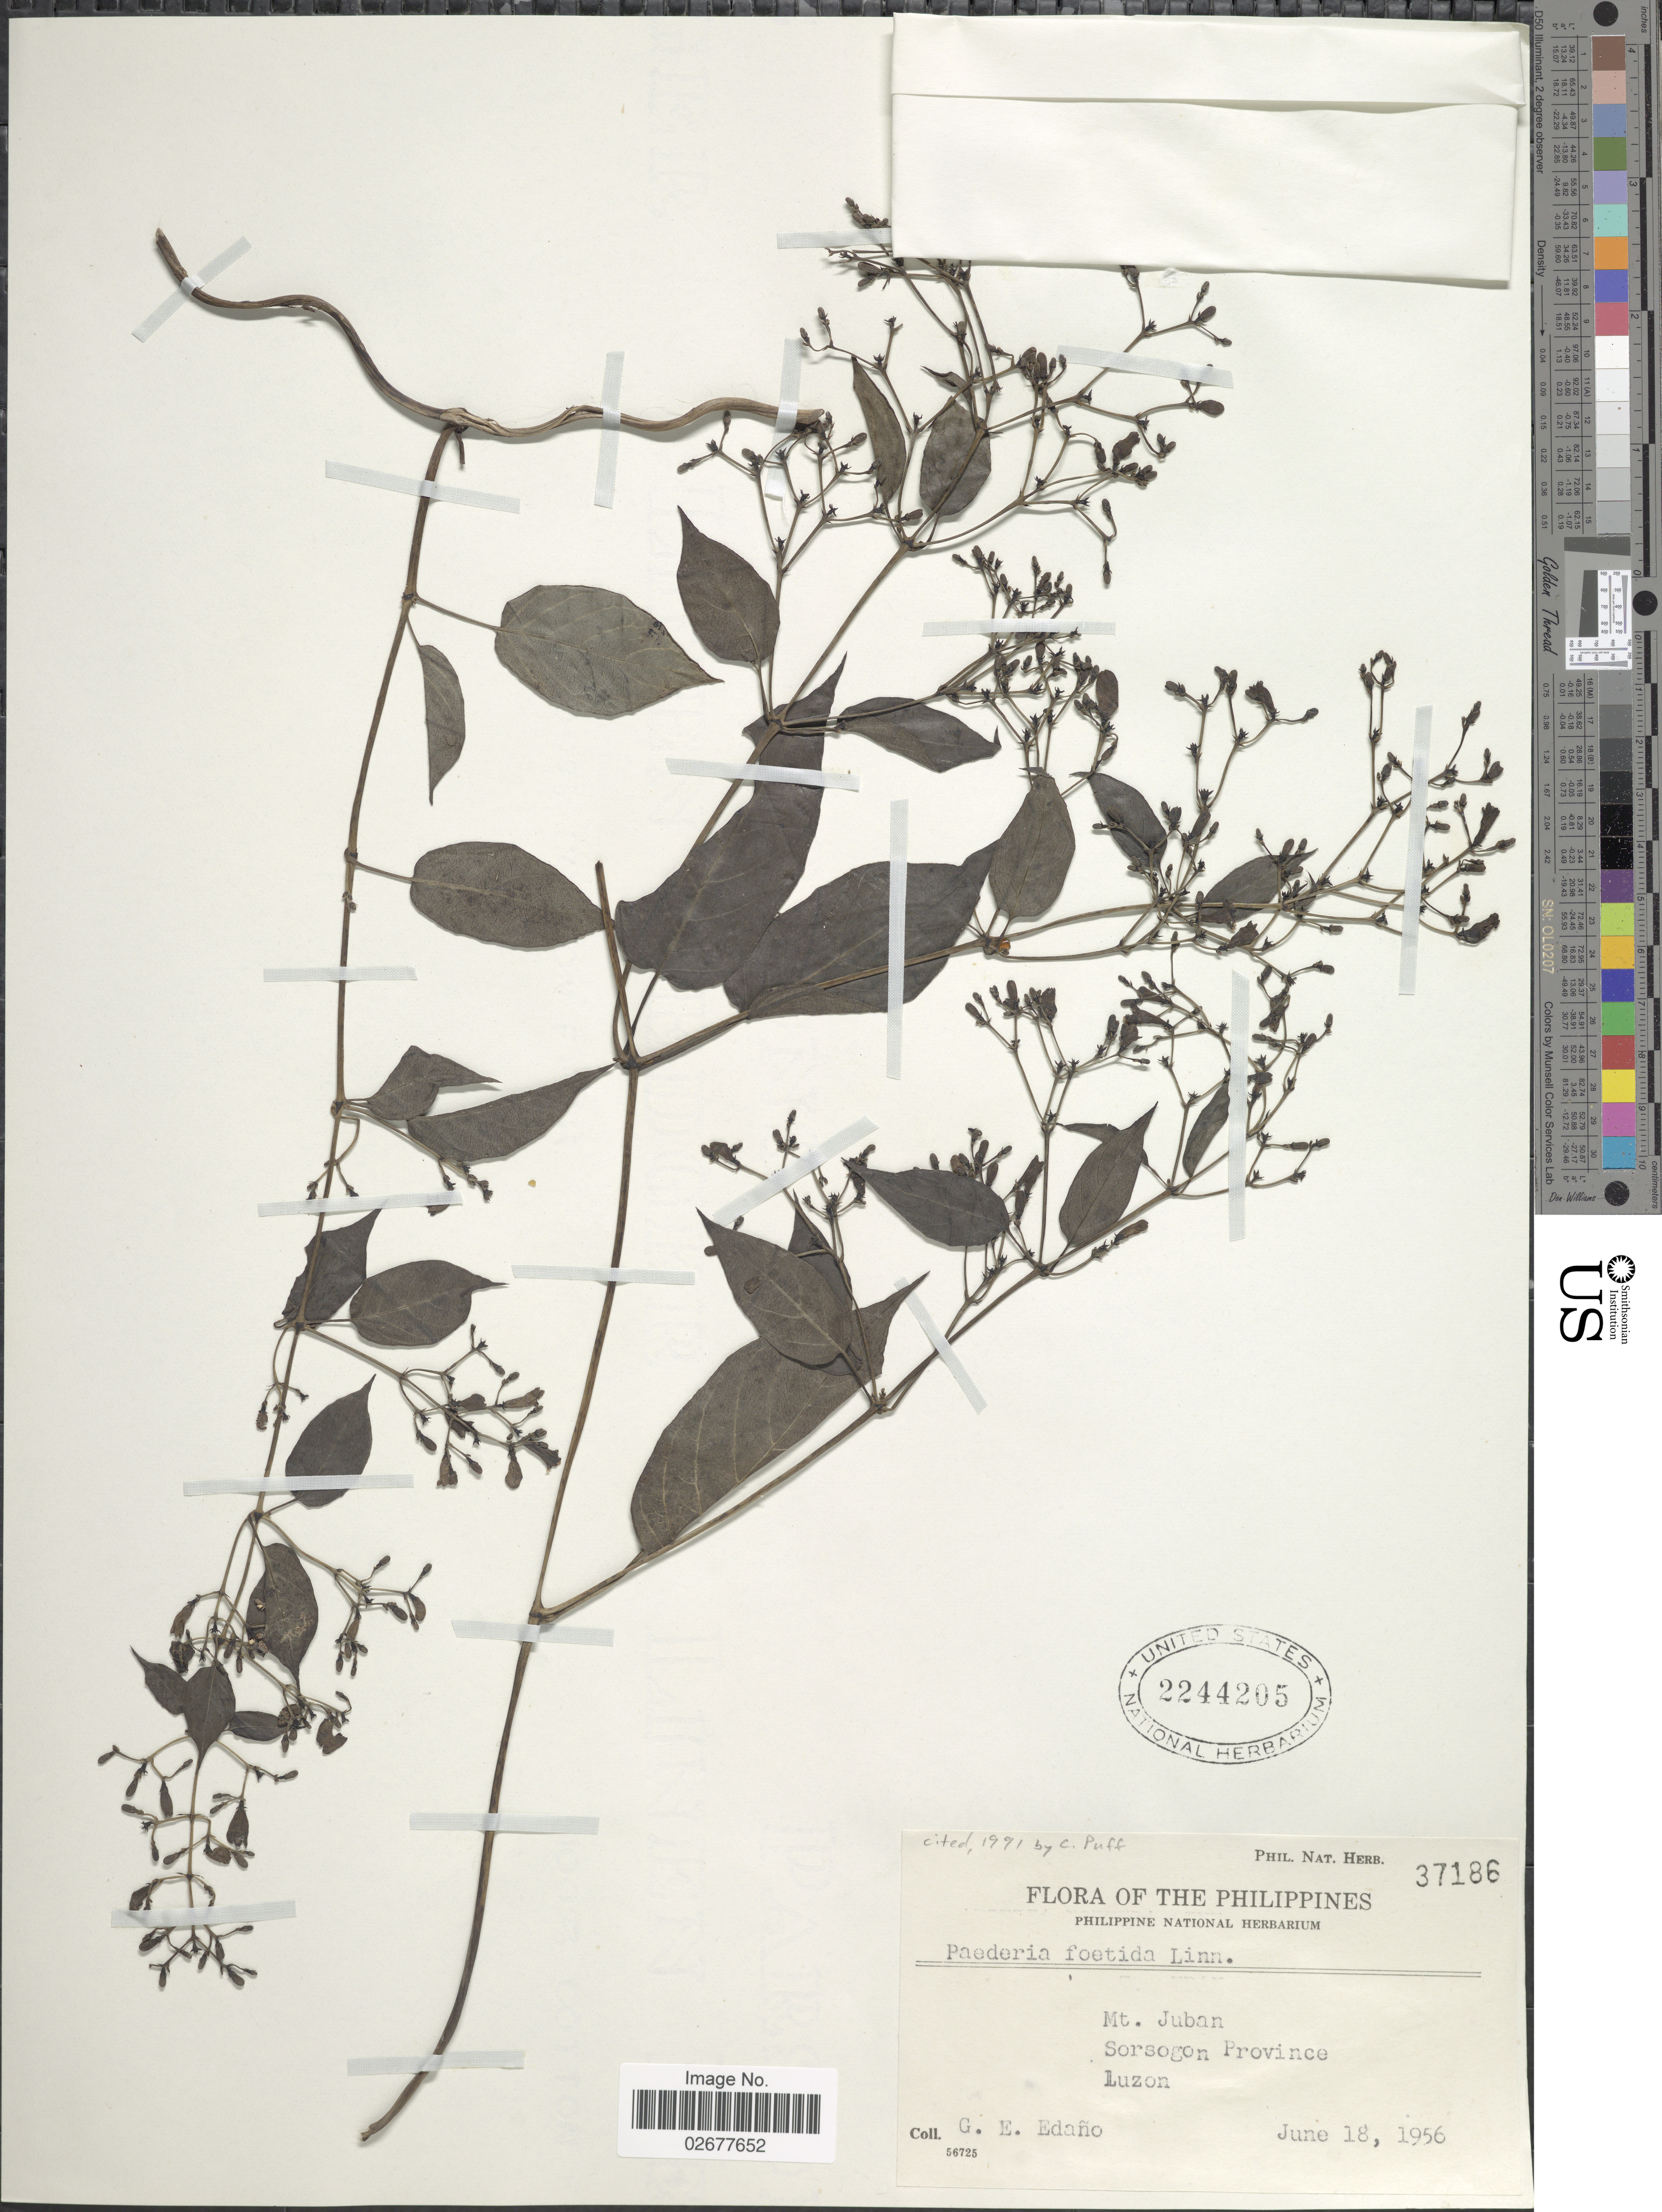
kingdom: Plantae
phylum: Tracheophyta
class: Magnoliopsida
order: Gentianales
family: Rubiaceae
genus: Paederia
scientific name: Paederia foetida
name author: Wall.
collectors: G. E. Edaño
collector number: Phil. Nat. Herb.37186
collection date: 1956-06-18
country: Philippines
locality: Mt. Juban. Sorsogon Province. Luzon.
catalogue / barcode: US 2244205